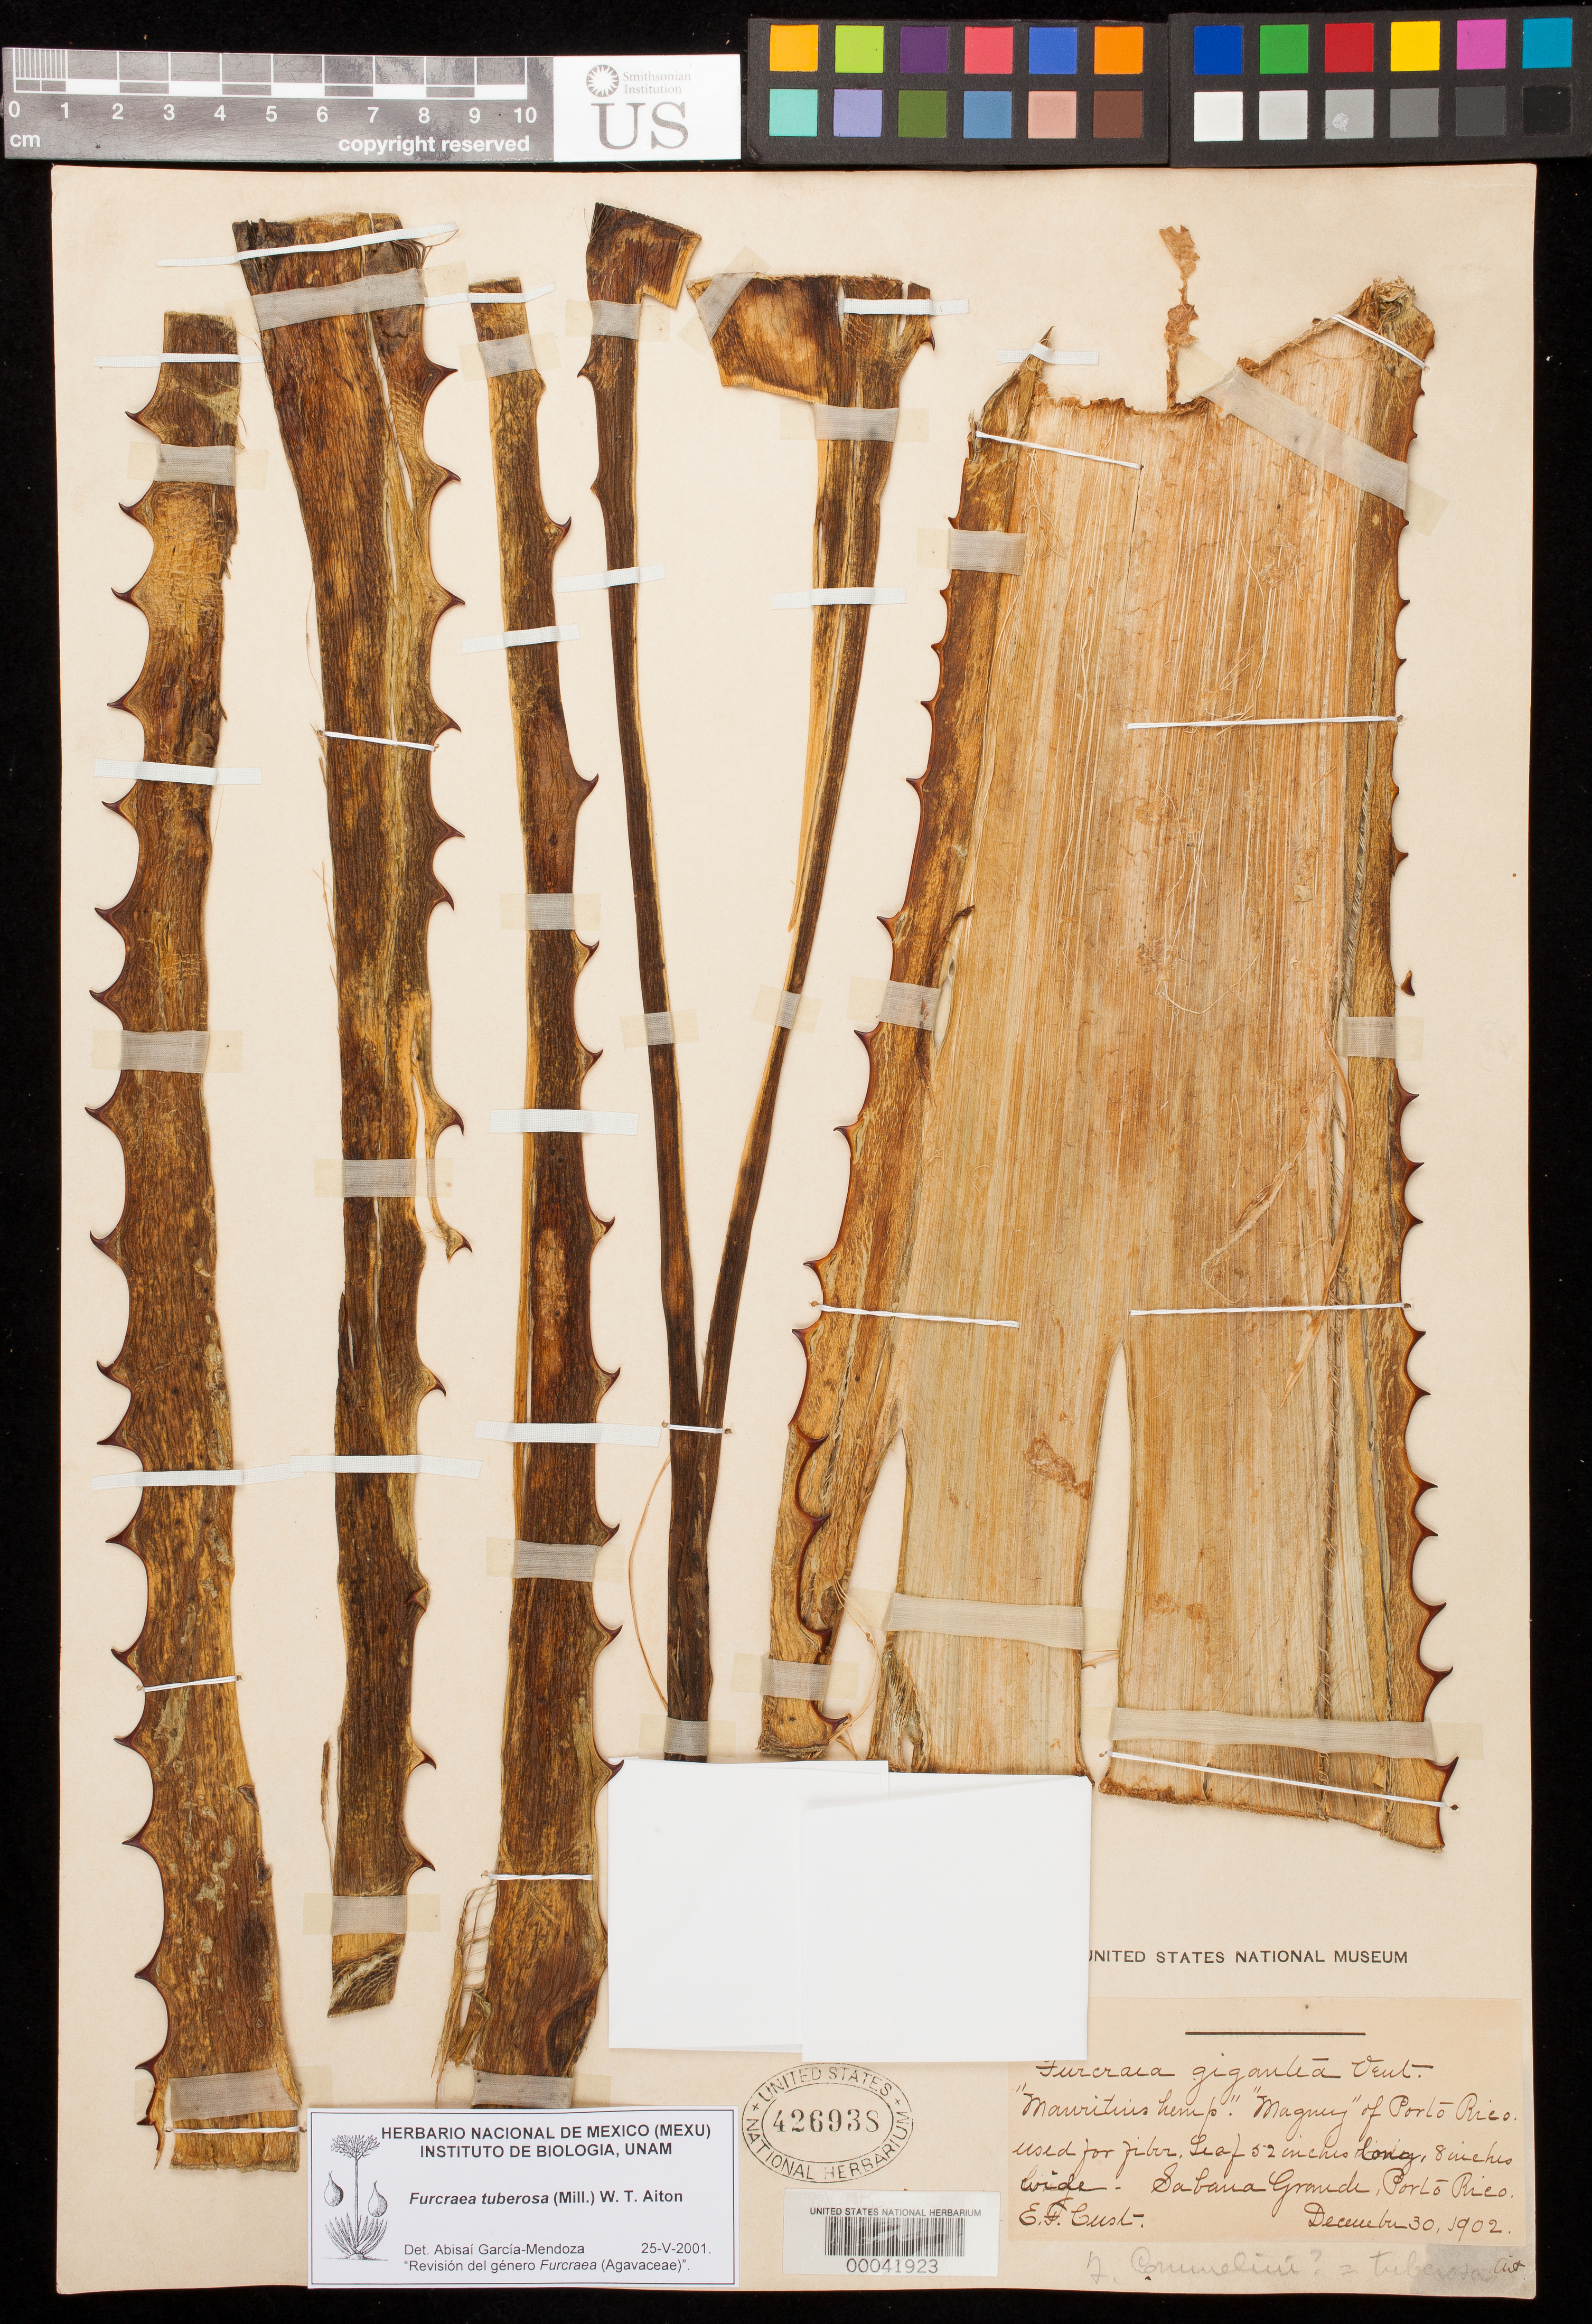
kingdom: Plantae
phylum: Tracheophyta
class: Liliopsida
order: Asparagales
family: Asparagaceae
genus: Furcraea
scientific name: Furcraea tuberosa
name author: (Mill.) W.T. Aiton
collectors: E. Cust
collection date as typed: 30 Dec 1902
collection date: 1902-12-30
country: Puerto Rico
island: Greater Antilles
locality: Sabana grande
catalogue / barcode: US 426938